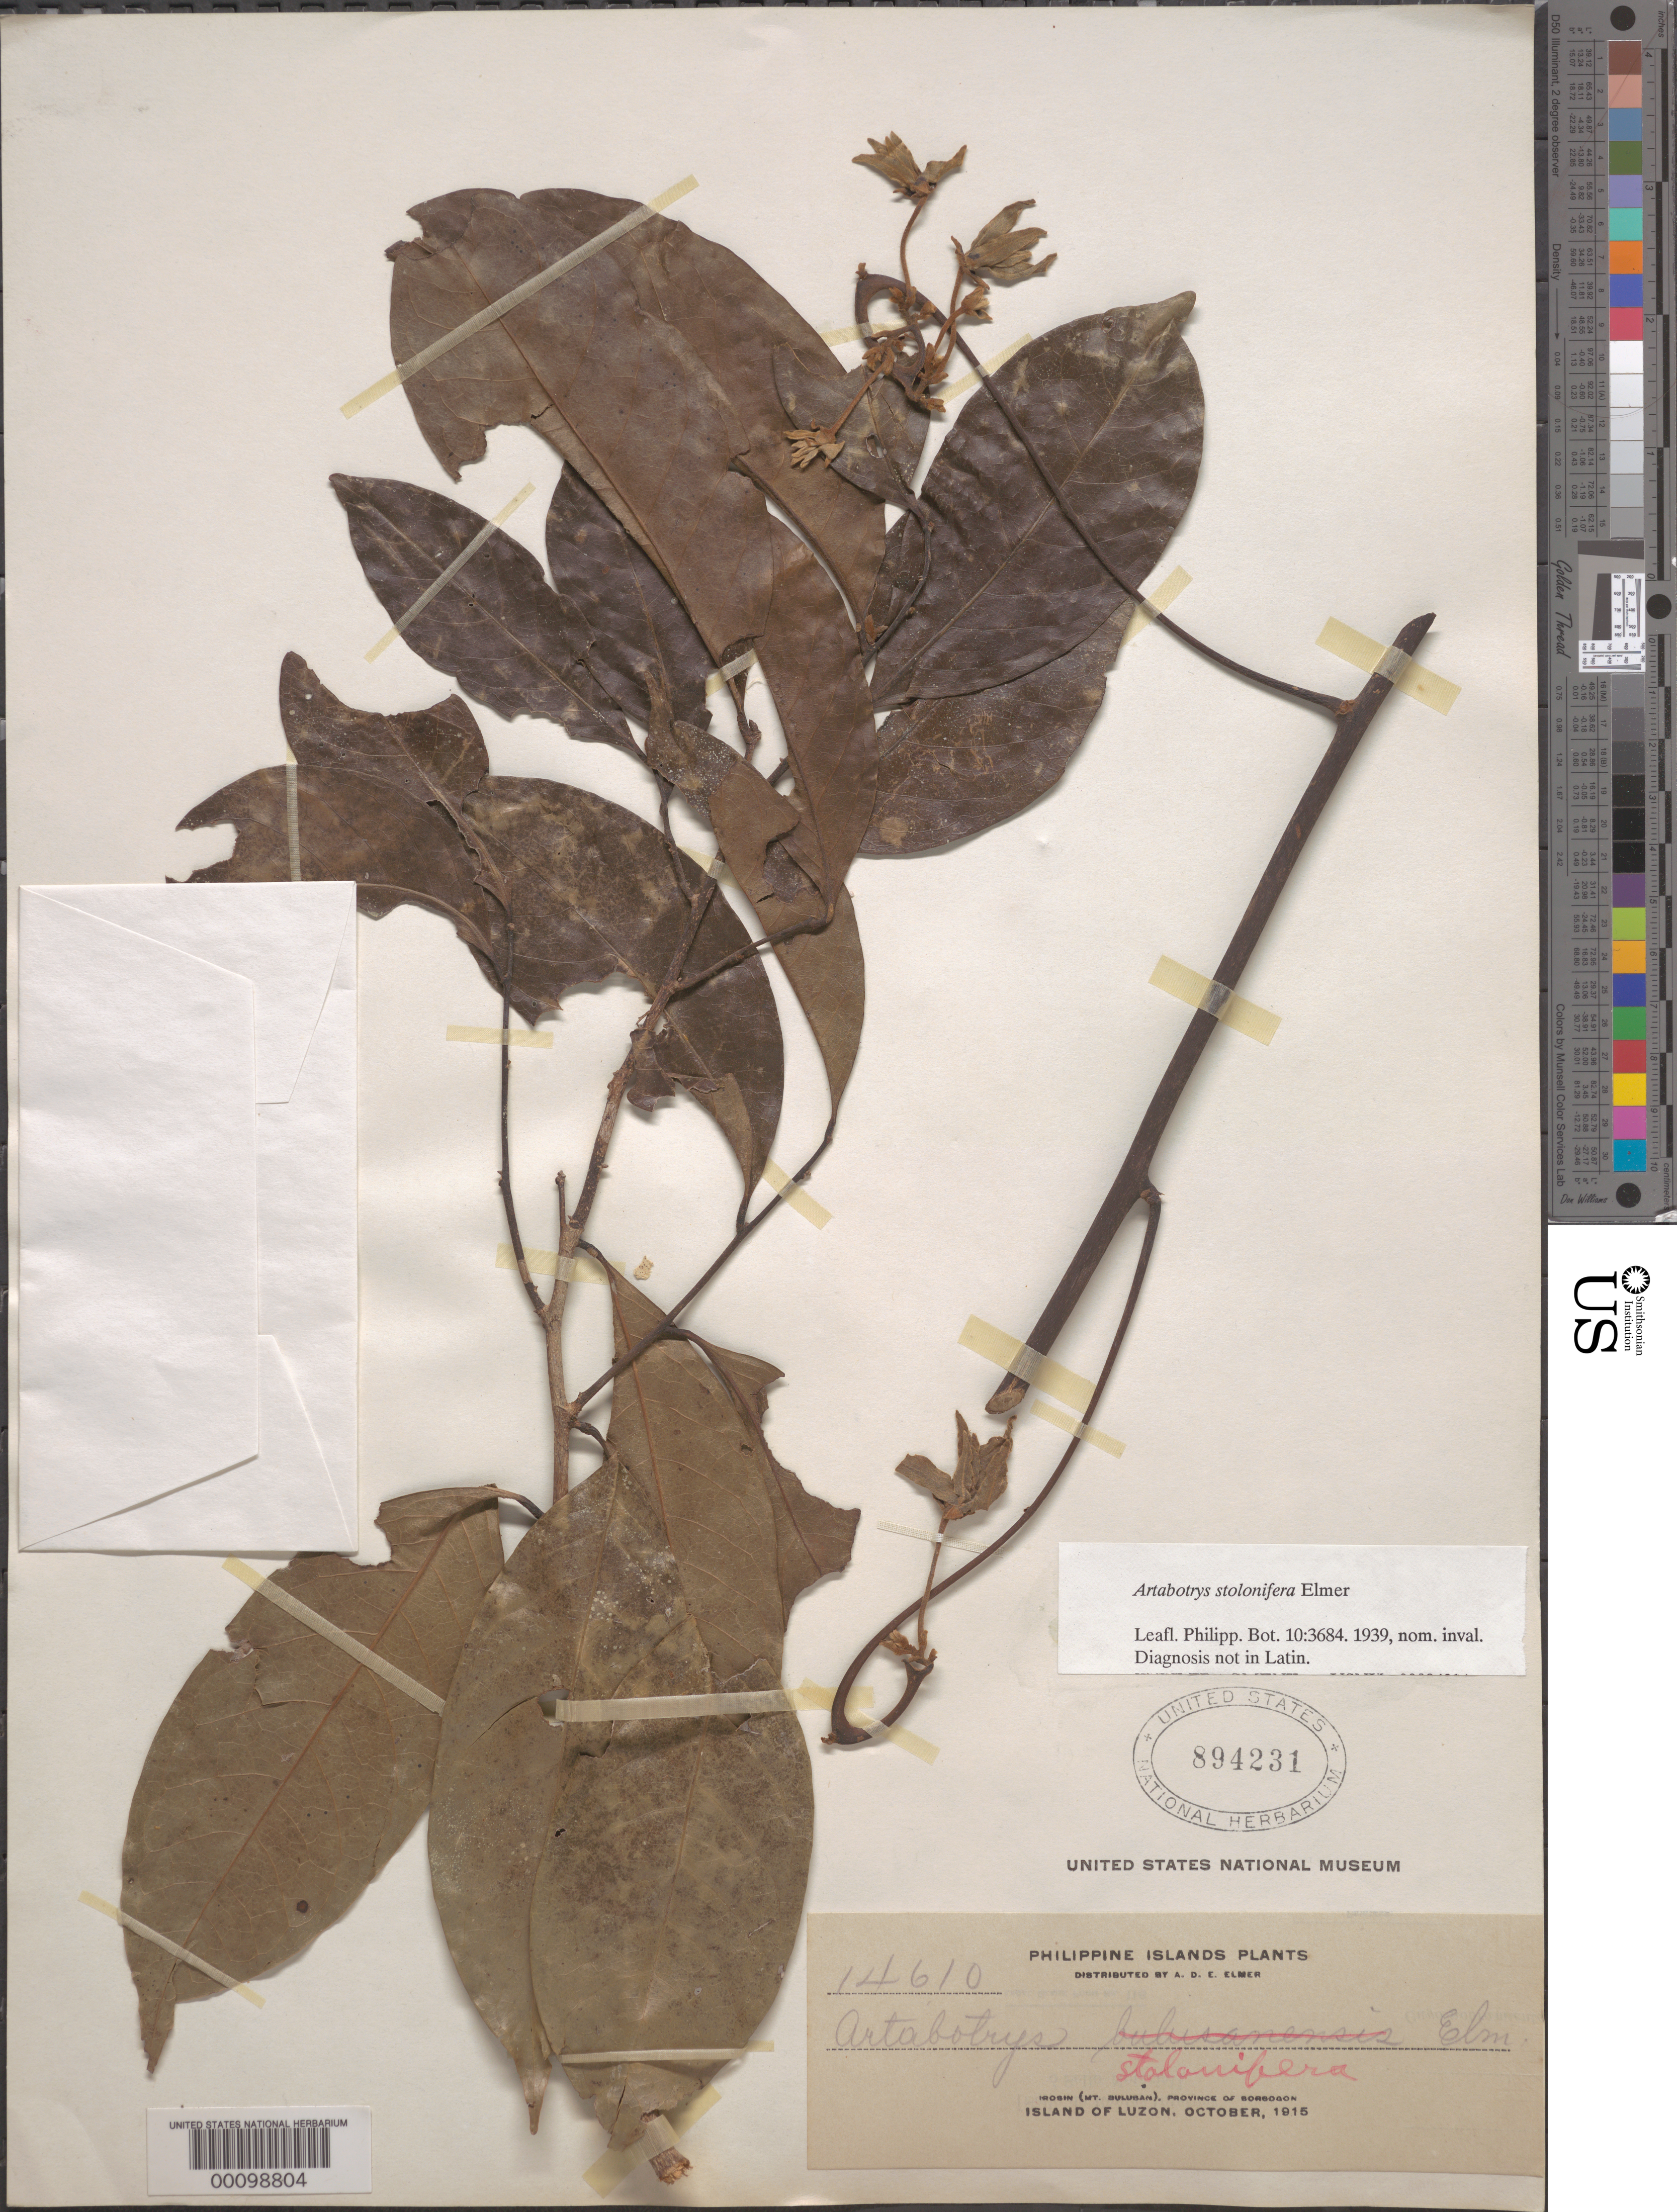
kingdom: Plantae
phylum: Tracheophyta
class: Magnoliopsida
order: Magnoliales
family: Annonaceae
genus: Artabotrys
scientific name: Artabotrys stolonifera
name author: Elmer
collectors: A. D. E. Elmer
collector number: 14610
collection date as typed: Oct 1915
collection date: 1915-10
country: Philippines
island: Luzon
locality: Mount bulusan, Irosin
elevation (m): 457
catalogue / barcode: US 894231